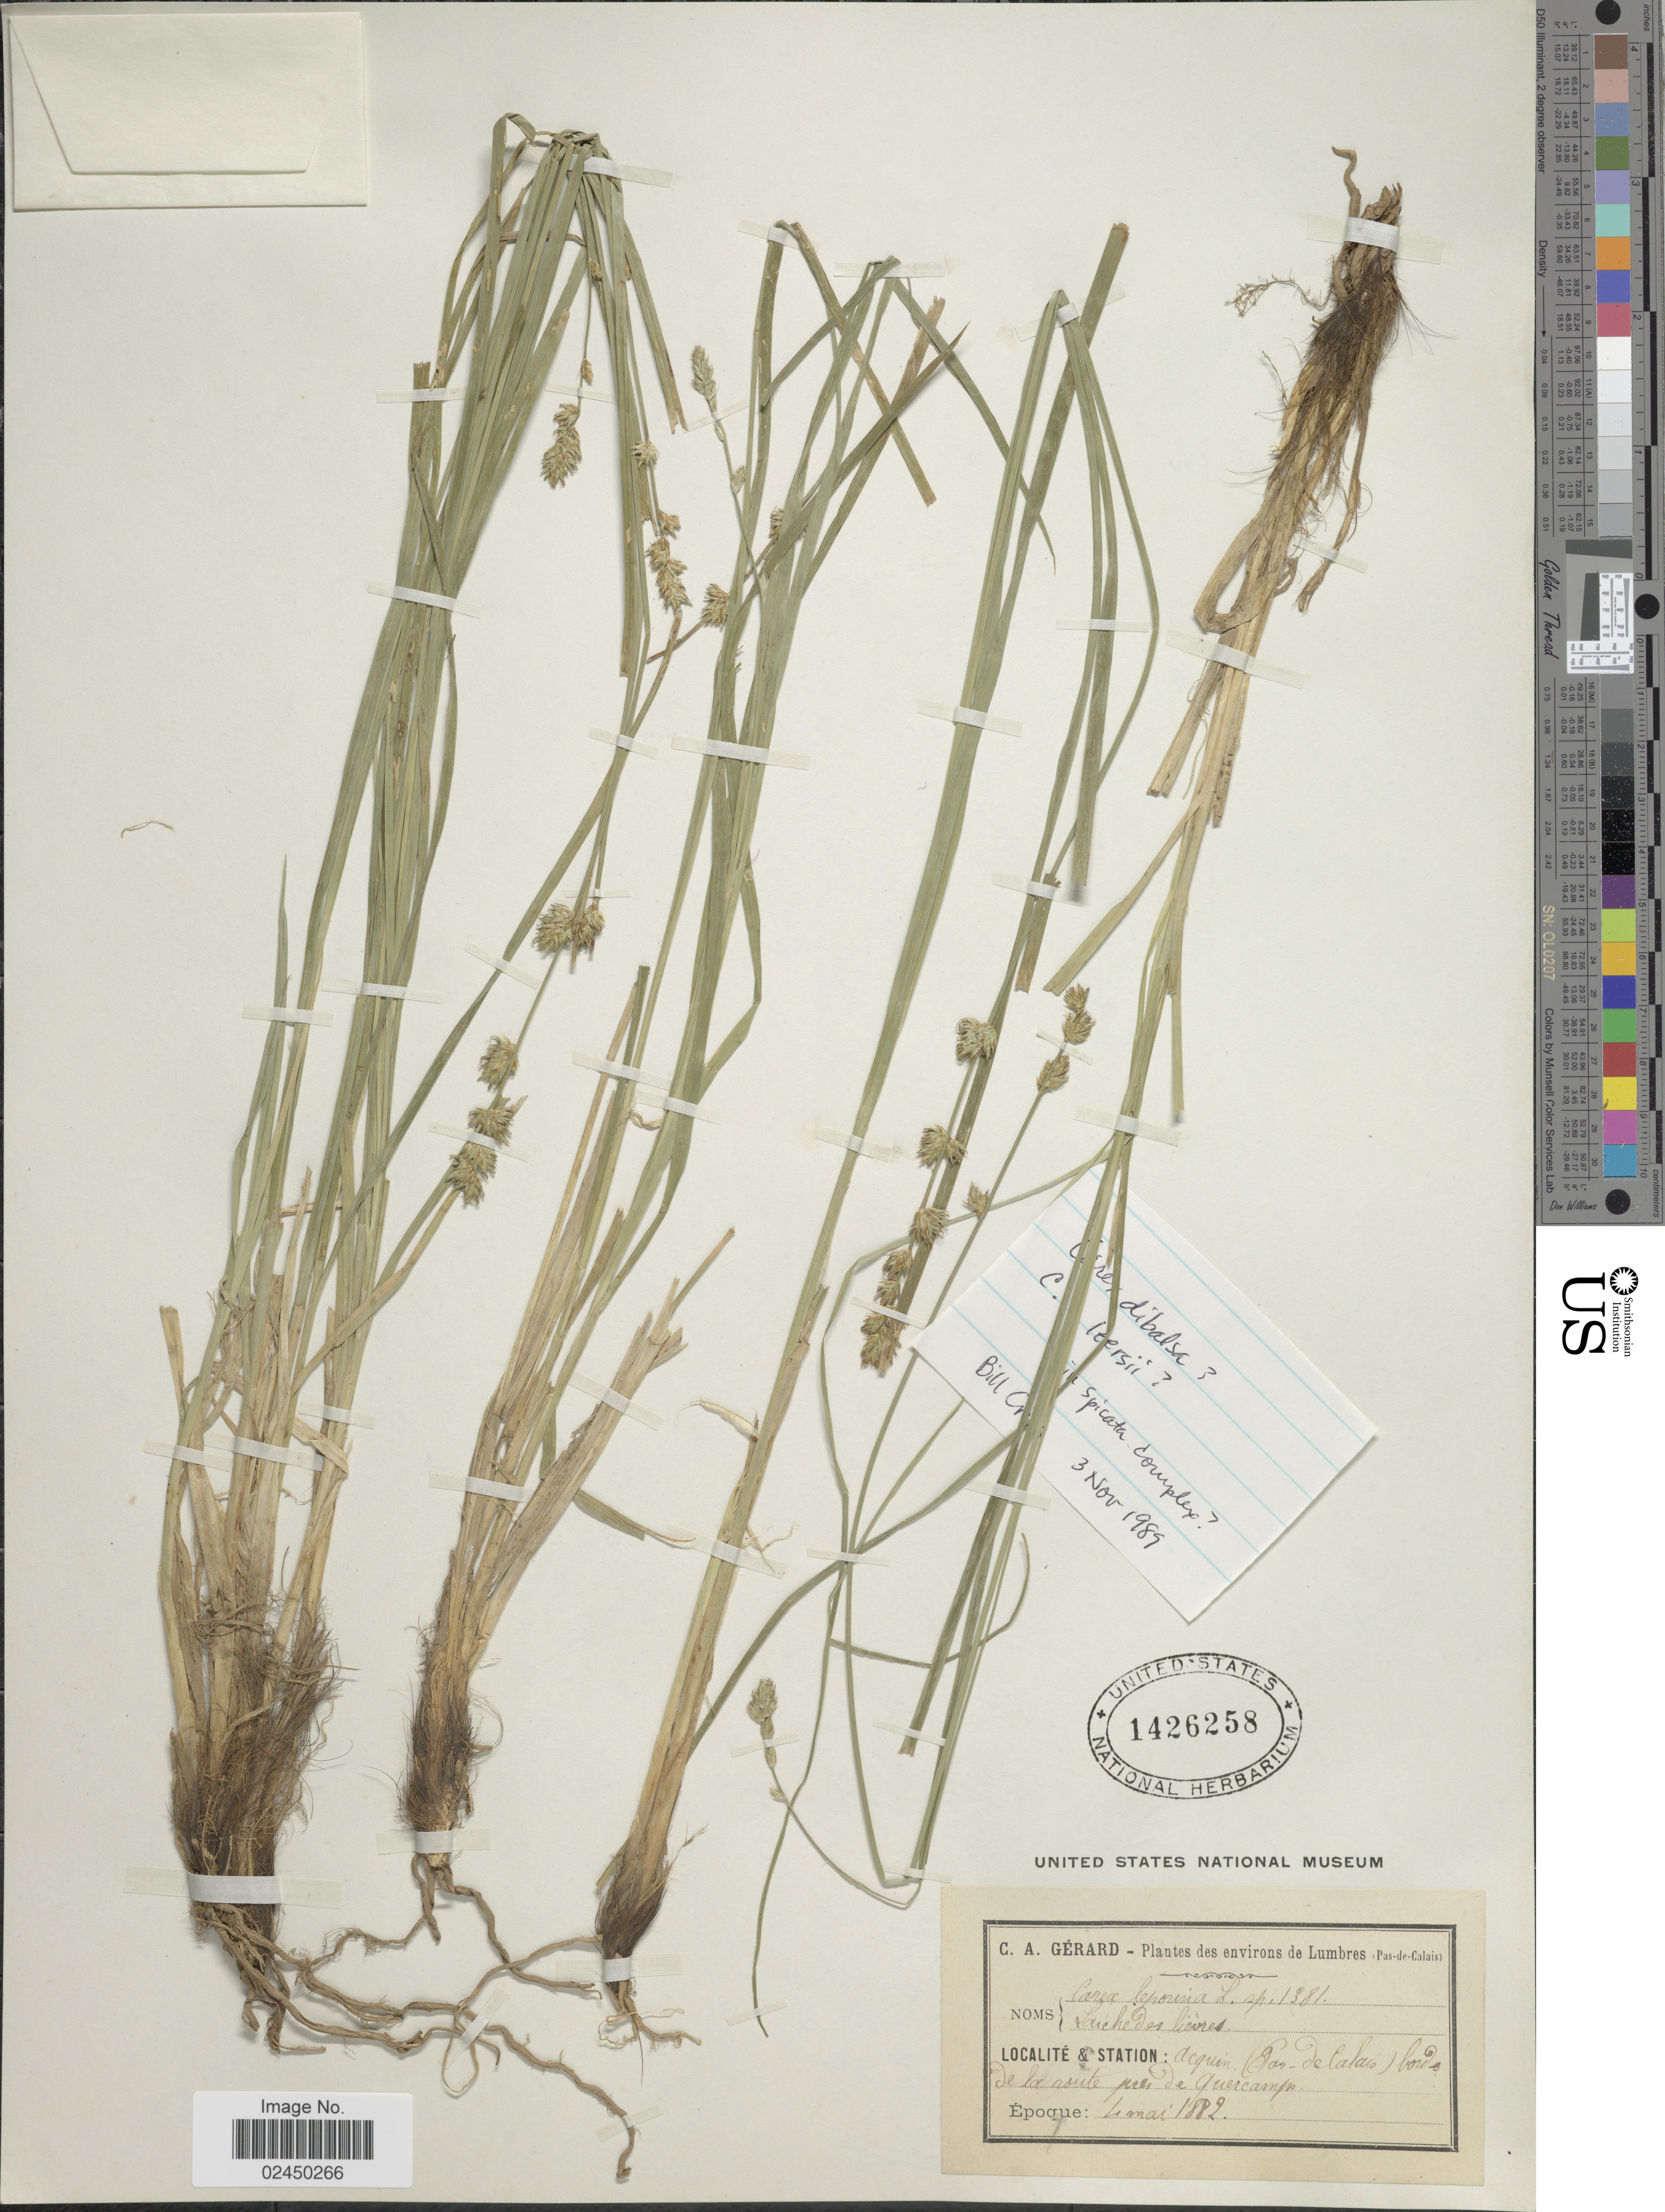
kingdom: Plantae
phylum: Tracheophyta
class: Liliopsida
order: Poales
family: Cyperaceae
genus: Carex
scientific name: Carex leporina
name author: L.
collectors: C. Gerard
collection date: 1882-05-04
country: France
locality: Des environs de Lumbres (Pas-de-Calais) Acquin (Pas-de Calais) bords de la route pres de Quercamp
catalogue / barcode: US 1426258